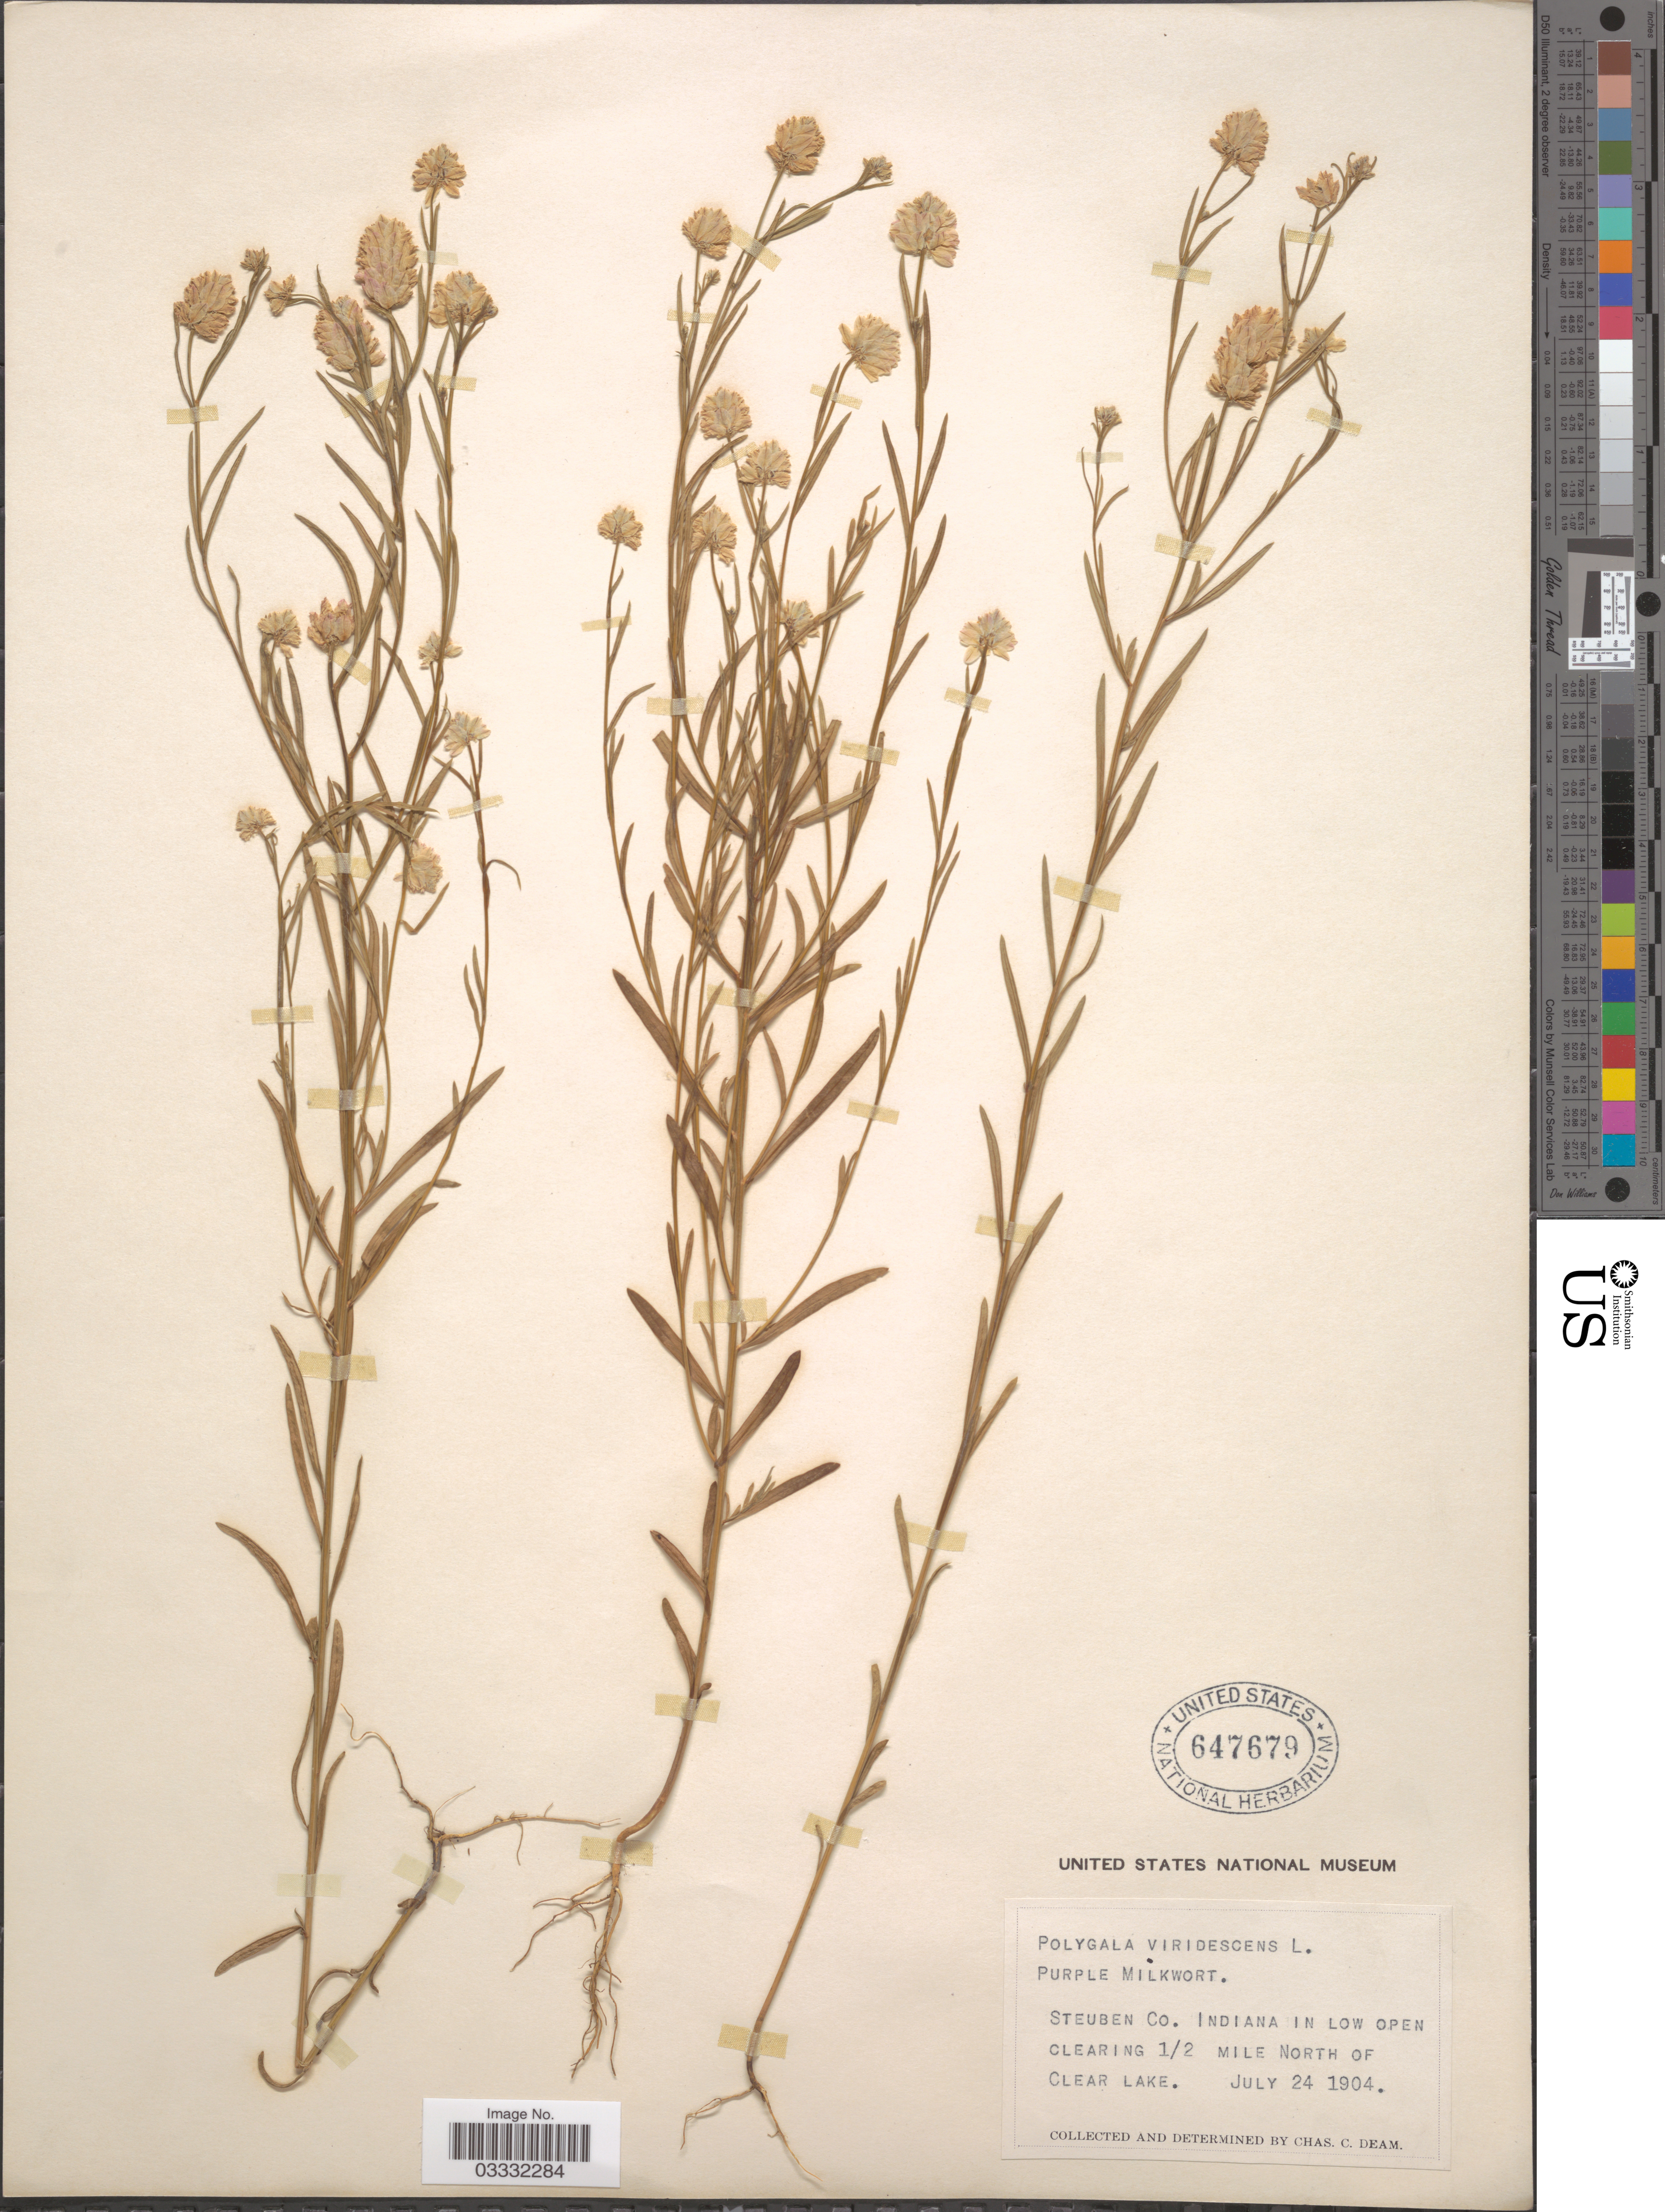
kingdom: Plantae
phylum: Tracheophyta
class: Magnoliopsida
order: Fabales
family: Polygalaceae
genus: Polygala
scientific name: Polygala sanguinea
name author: L.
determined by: Strong, Mark T., (BOT), Smithsonian Institution - National Museum of Natural History (UNITED STATES)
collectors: C. C. Deam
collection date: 1904-07-24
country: United States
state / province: Indiana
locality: Steuben Co. In low lopen clearing 1/2 mile north of Clear Lake.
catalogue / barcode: US 647679